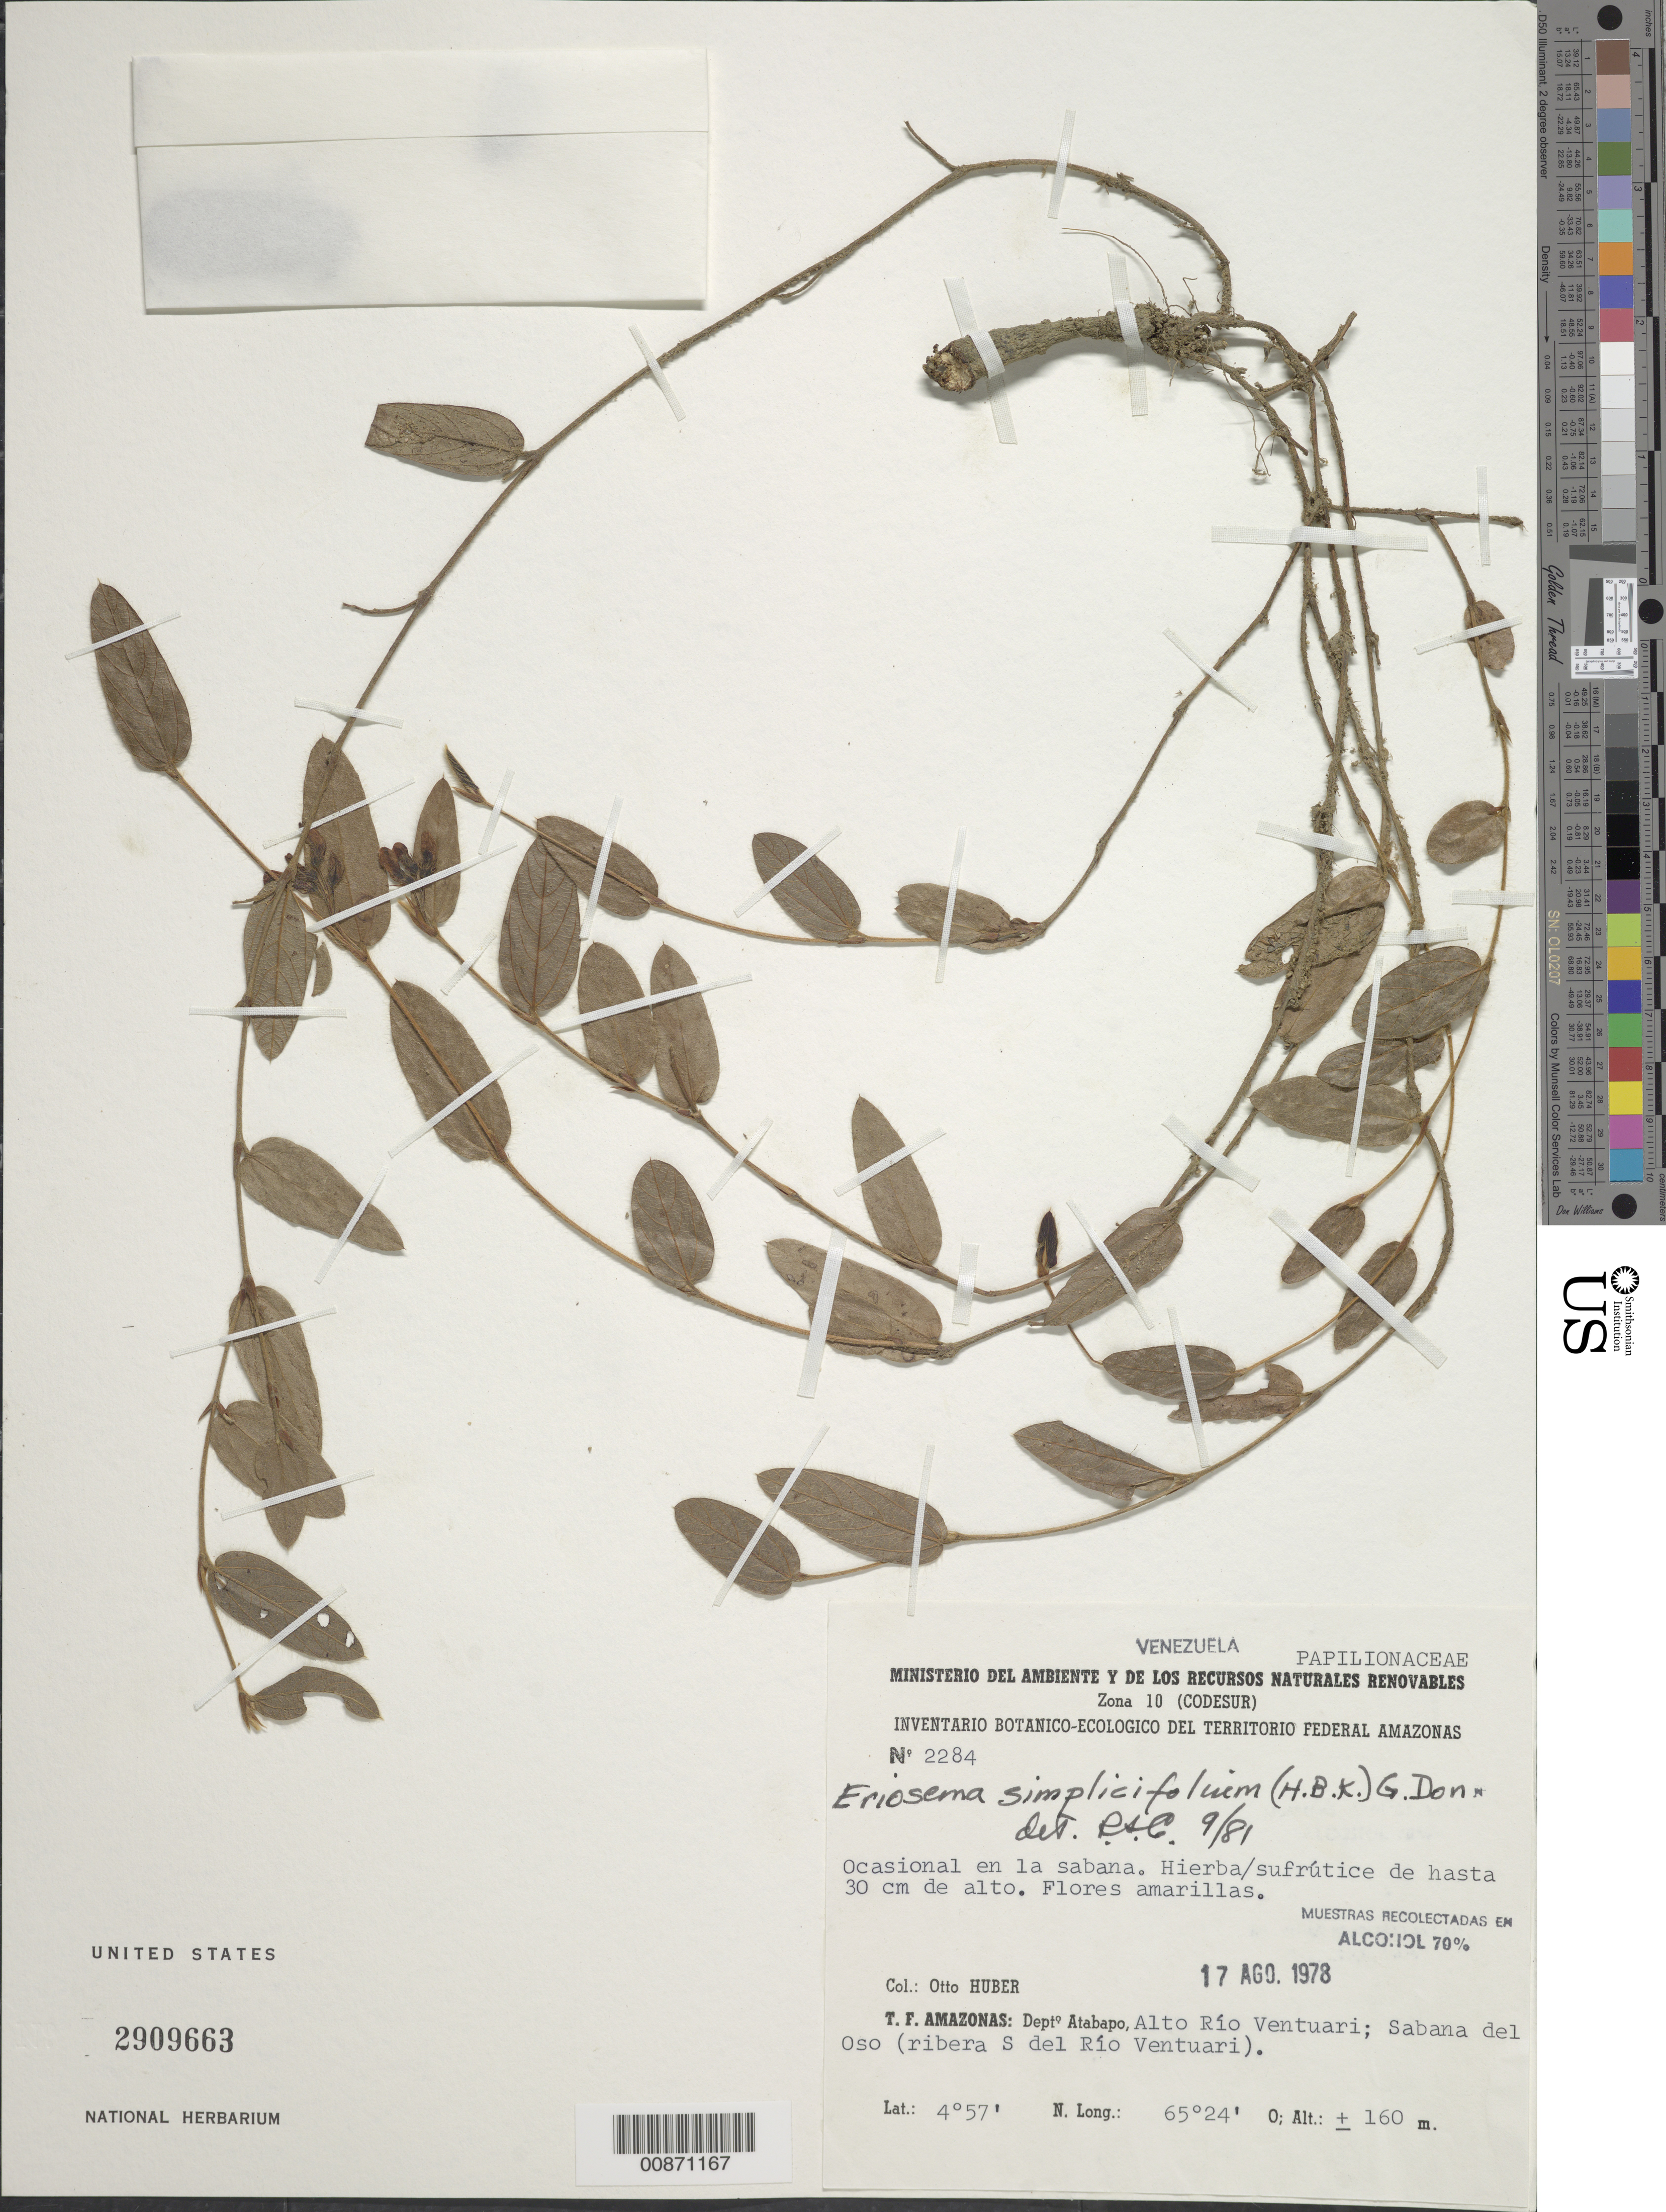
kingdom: Plantae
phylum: Tracheophyta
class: Magnoliopsida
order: Fabales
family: Fabaceae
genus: Eriosema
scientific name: Eriosema simplicifolium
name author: (Kunth) G. Don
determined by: Cowan, R. S.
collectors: O. Huber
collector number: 2284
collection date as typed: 17-Aug-78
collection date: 1978-08-17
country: Venezuela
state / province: Amazonas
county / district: Atabapo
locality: Alto Río Ventuari, Sabana del Oso (ribera S del Río Ventuari)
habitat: Sabana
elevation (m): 160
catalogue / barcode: US 2909663